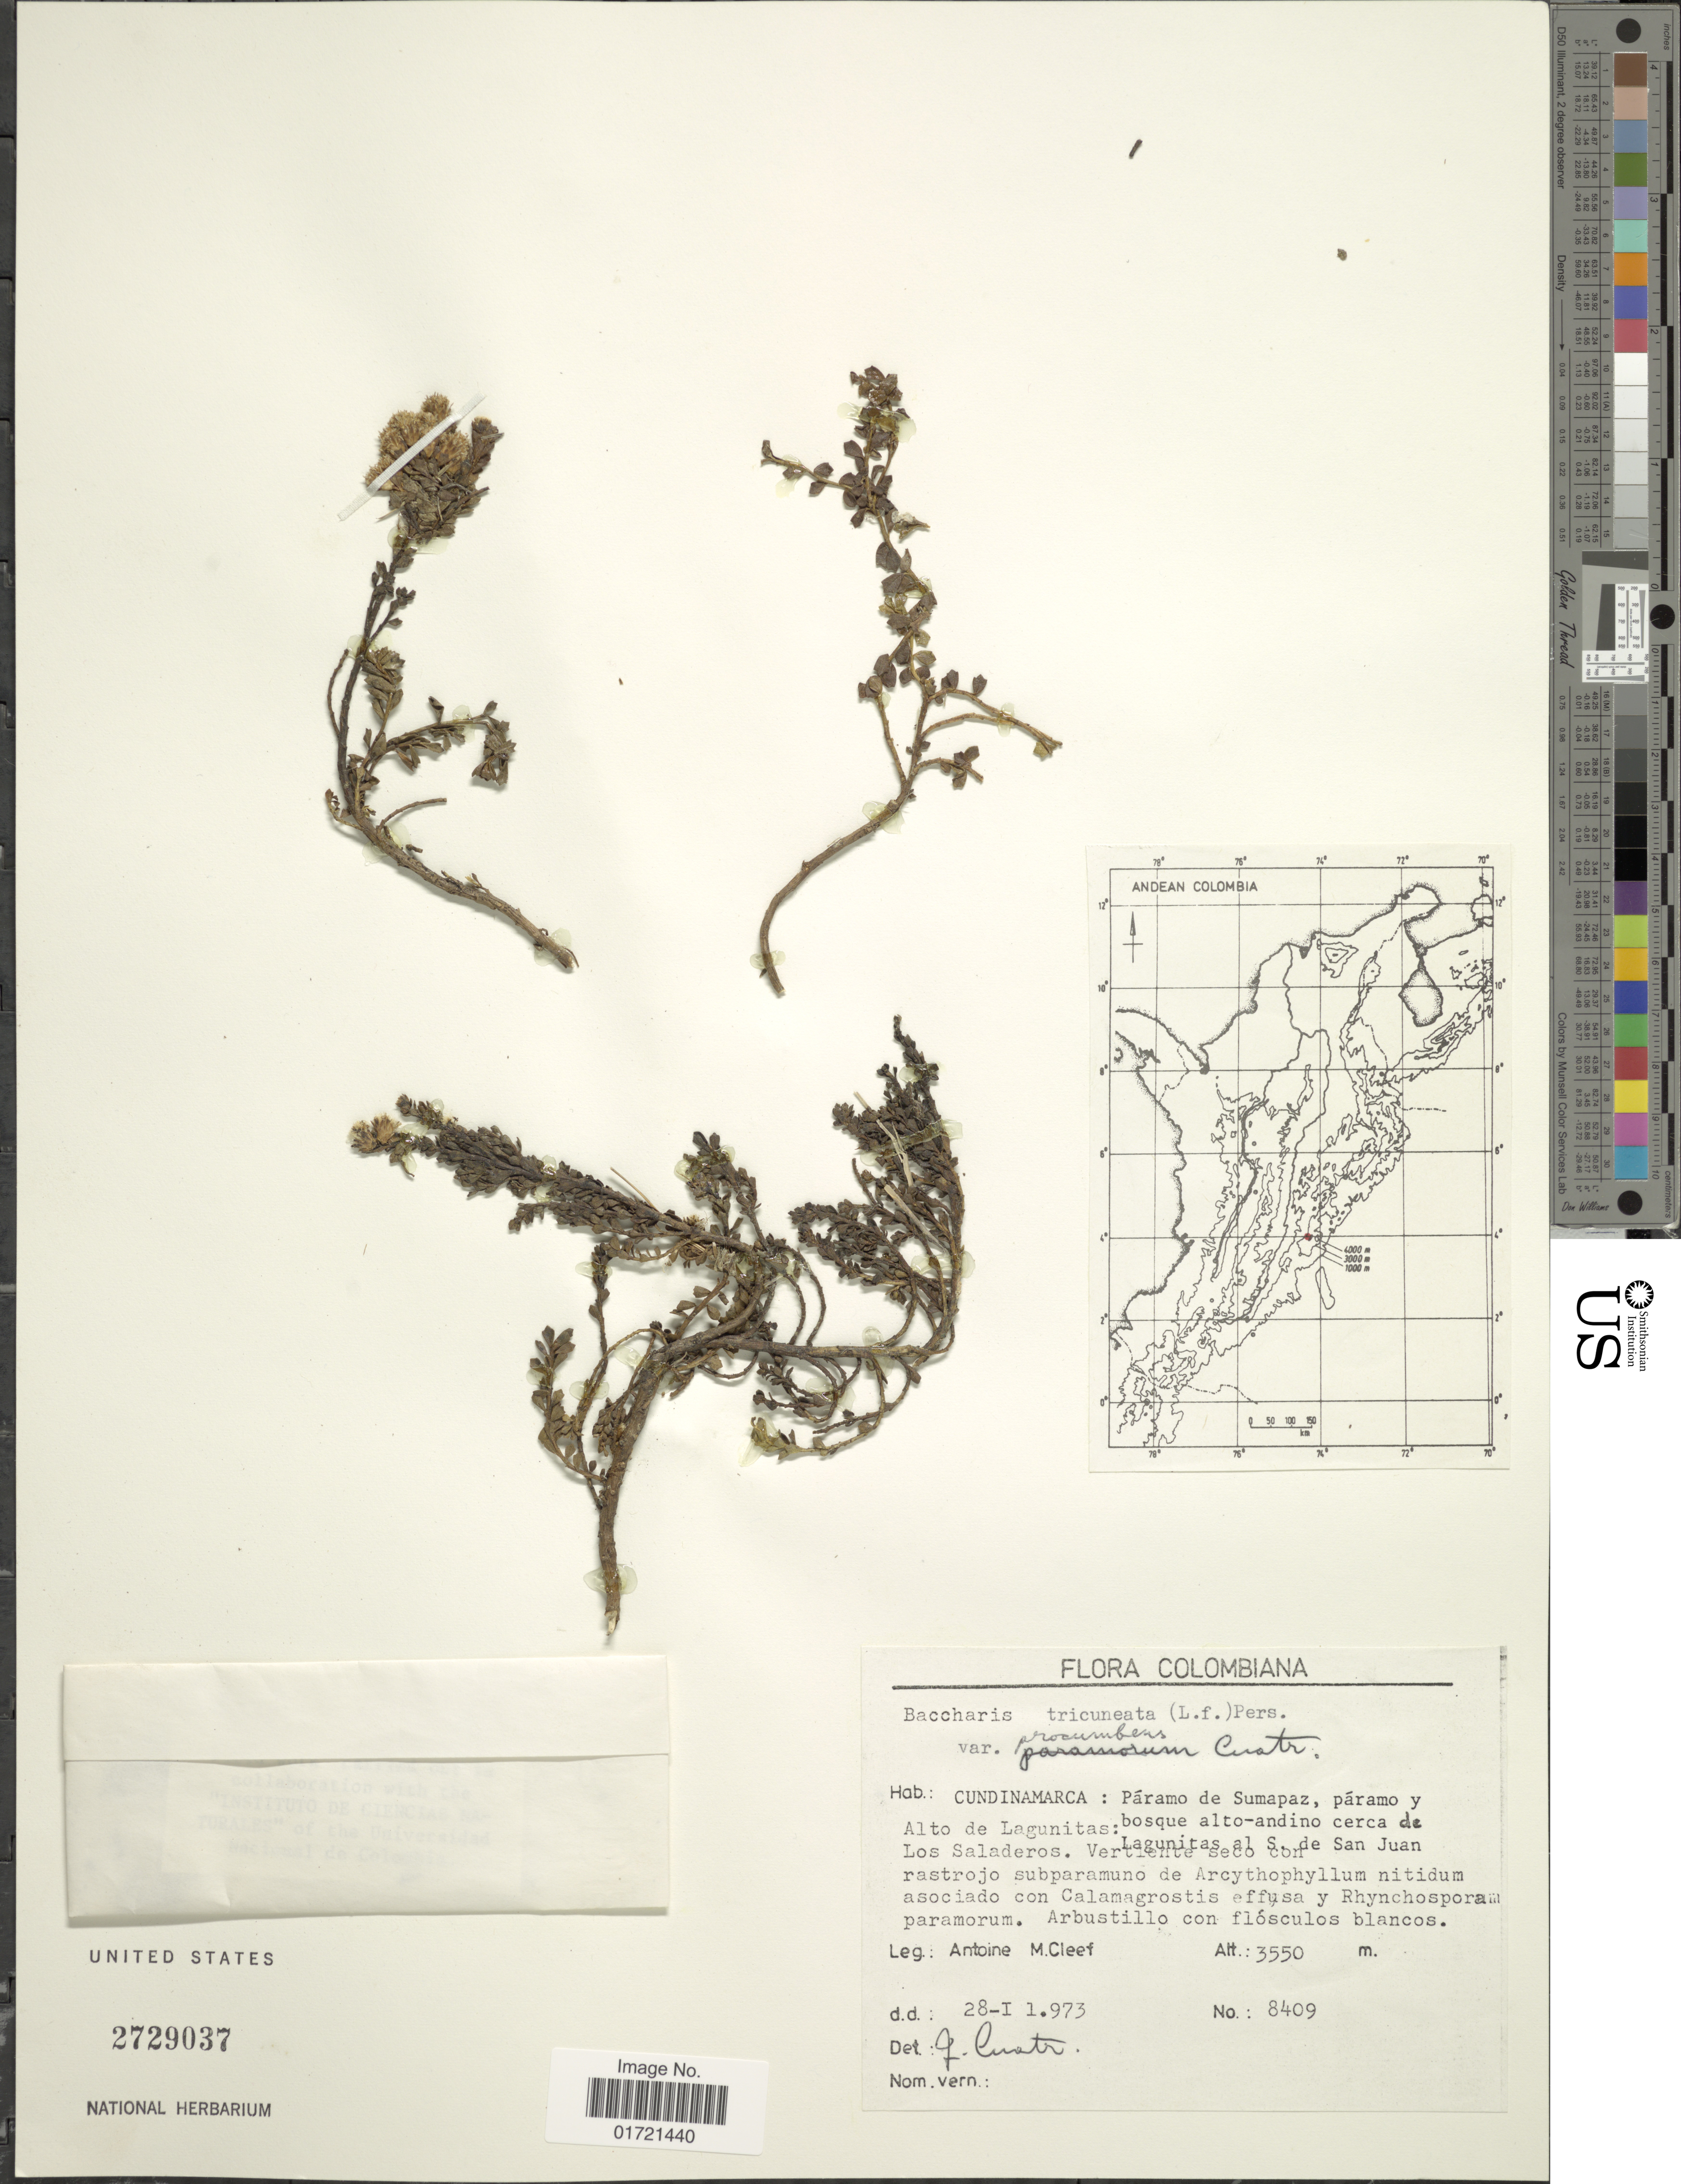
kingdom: Plantae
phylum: Tracheophyta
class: Magnoliopsida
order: Asterales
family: Asteraceae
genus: Baccharis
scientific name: Baccharis tricuneata f. procumbens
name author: Cuatrec.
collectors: A. M. Cleef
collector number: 8409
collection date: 1973-01-28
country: Colombia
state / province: Cundinamarca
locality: Paramo de Sumapaz, paramo y bosque alto-andino cerca de Laguniats al S. de San Juan, Alto de Lagunitas: Los Saladeros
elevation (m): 3550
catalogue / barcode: US 2729037